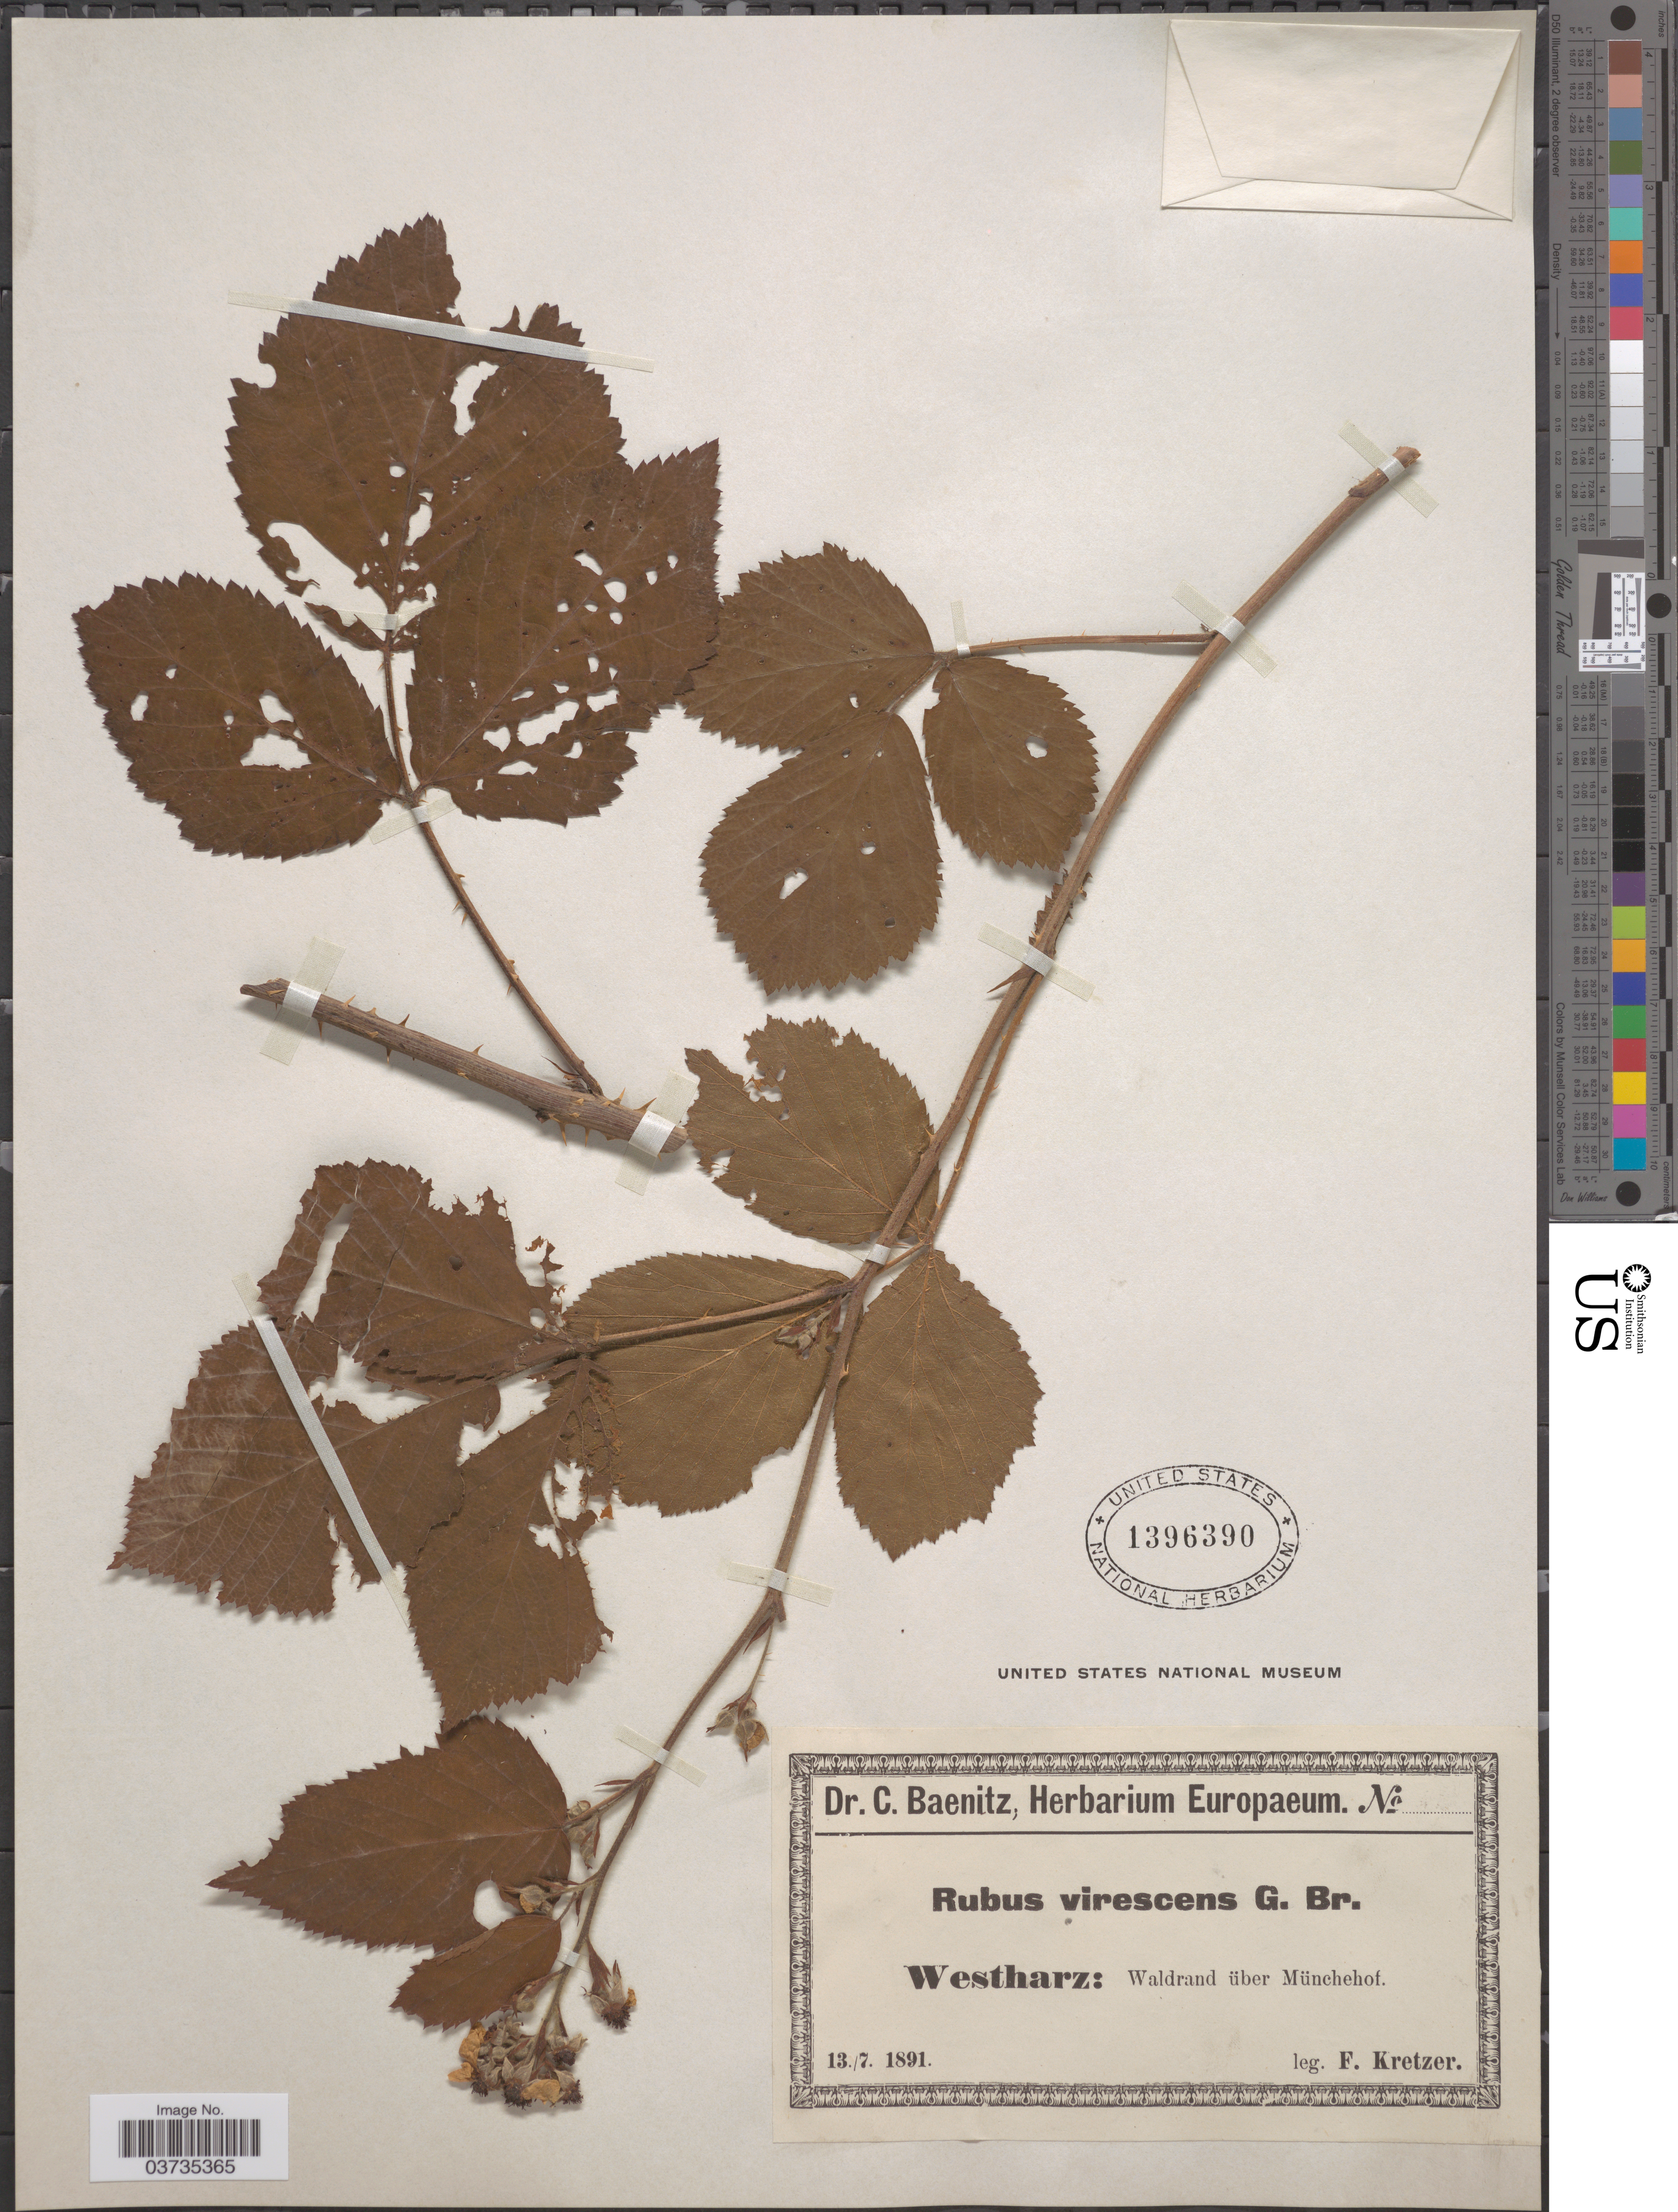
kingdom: Plantae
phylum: Tracheophyta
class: Magnoliopsida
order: Rosales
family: Rosaceae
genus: Rubus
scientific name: Rubus virescens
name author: P.J. Müll. ex Wirtg.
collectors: F. Kretzer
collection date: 1891-07-13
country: Germany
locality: Westharz: Waldrand über Münchehof.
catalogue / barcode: US 1396390